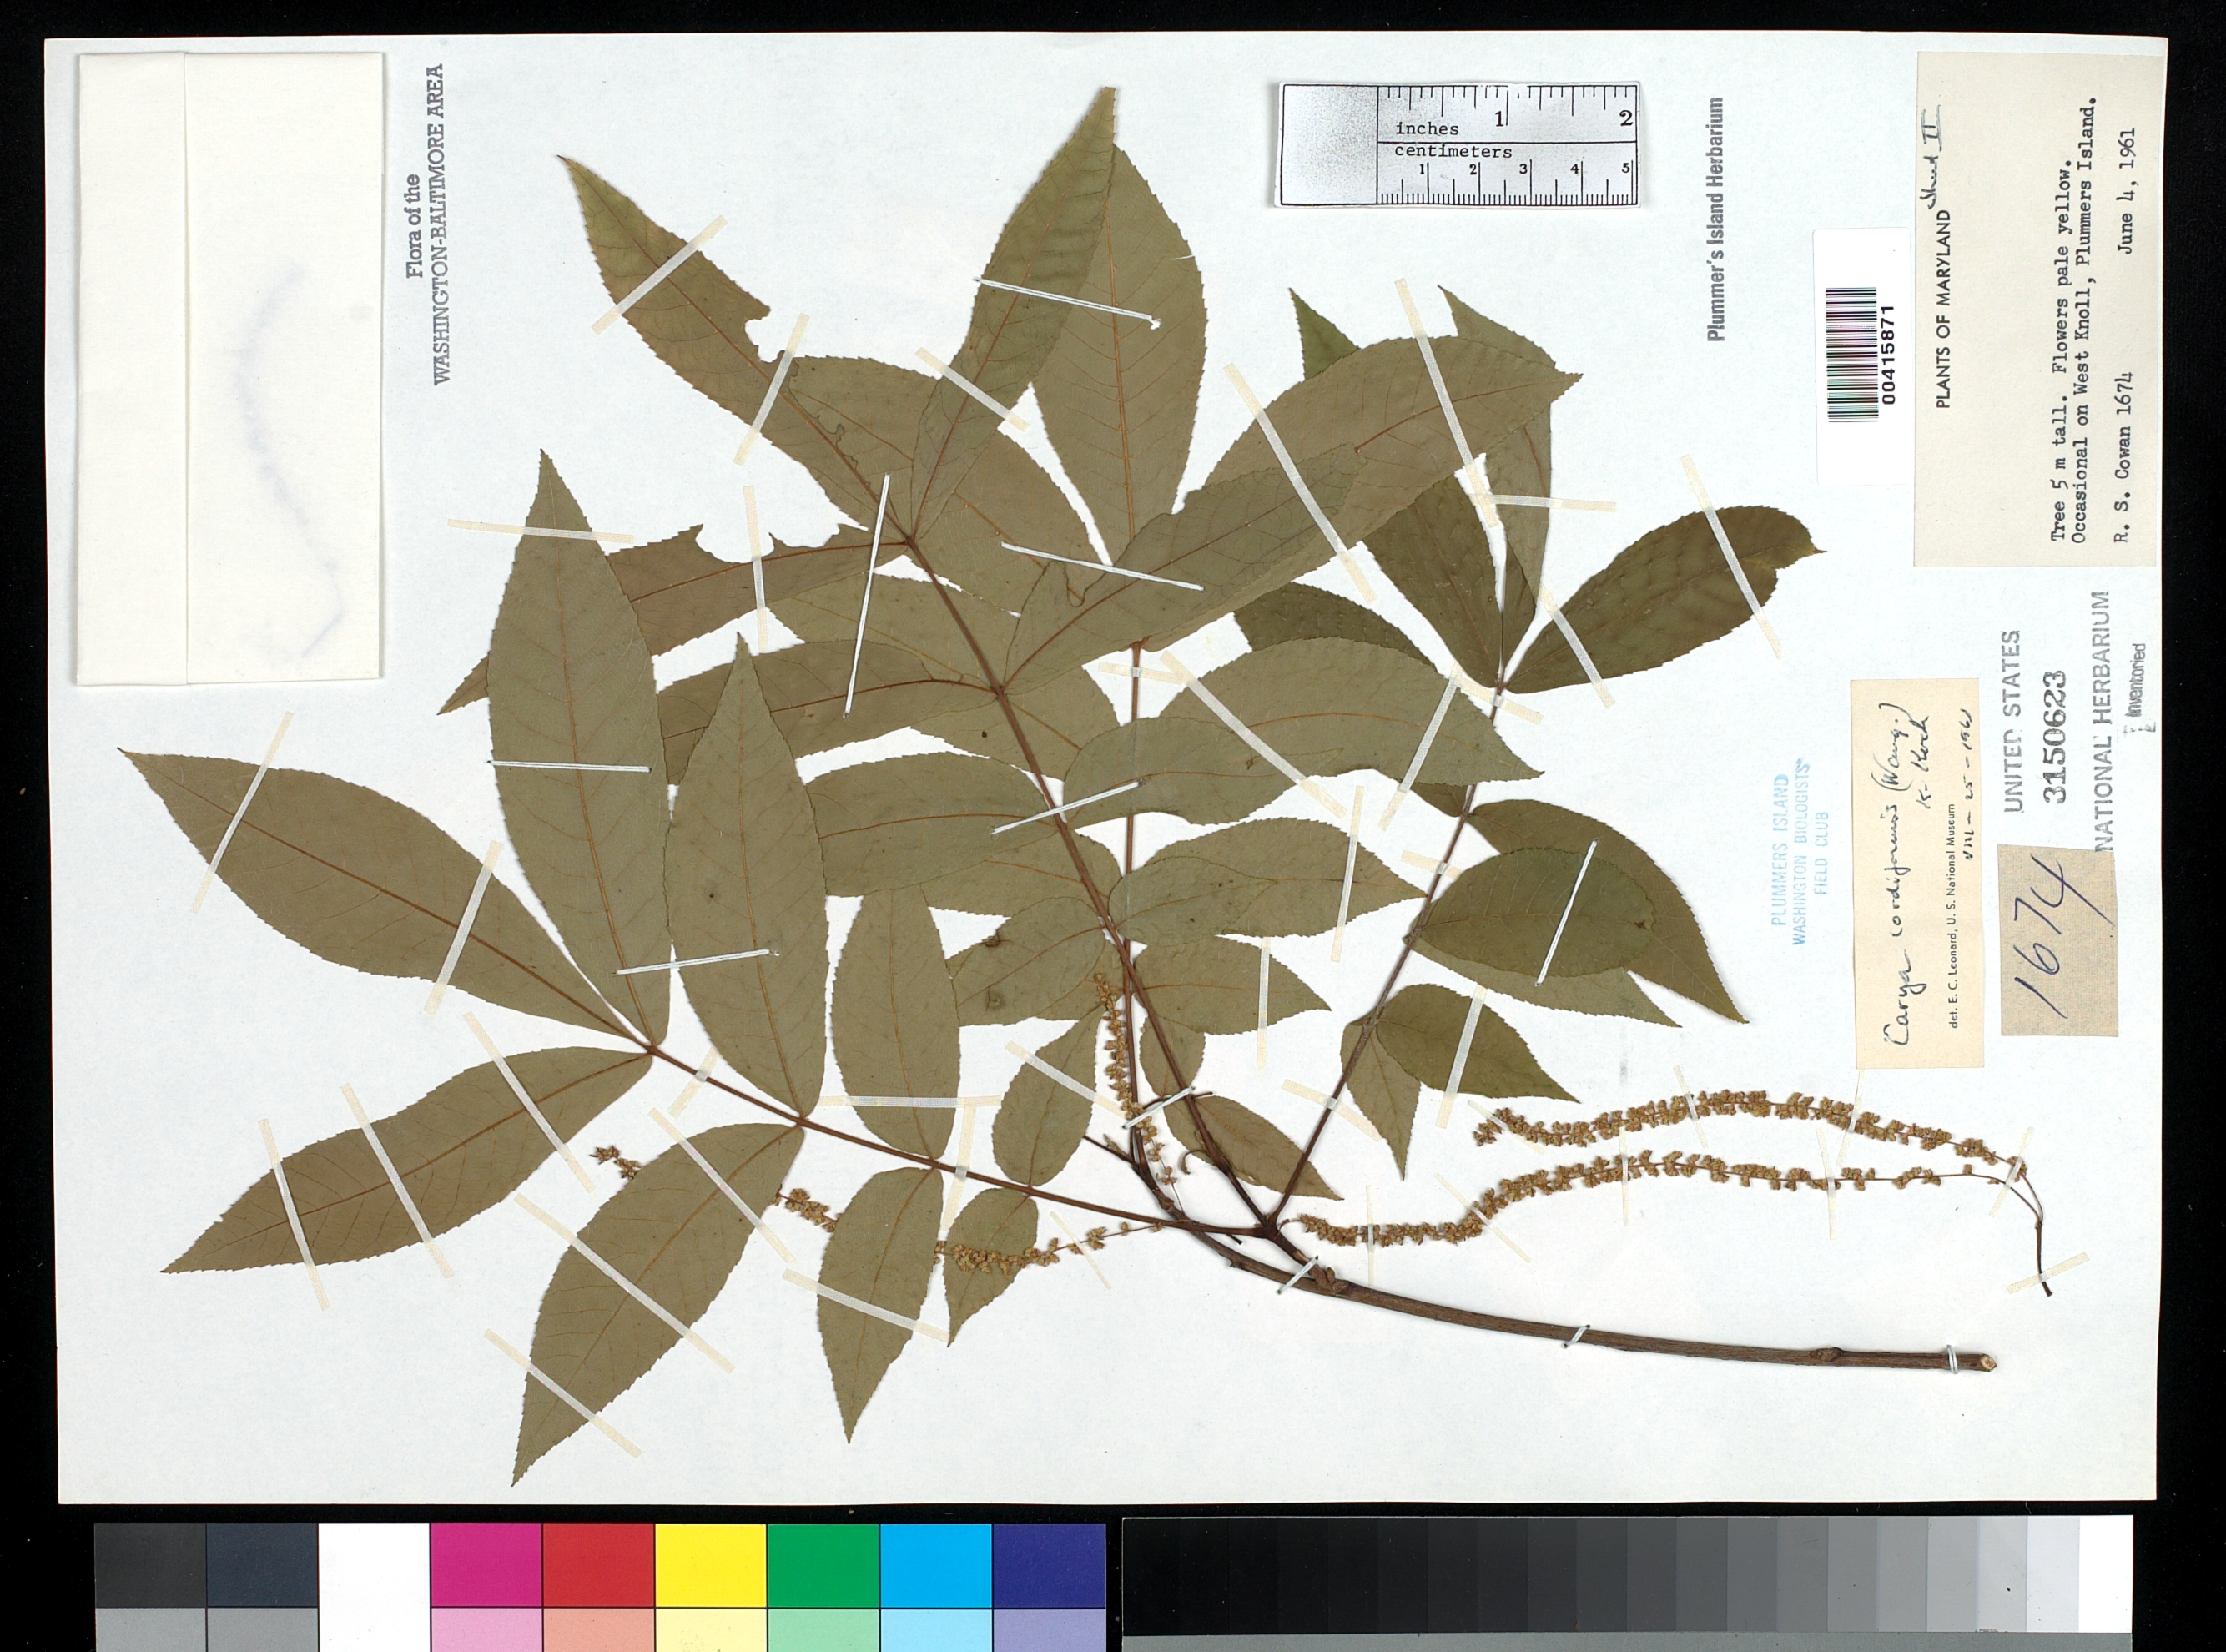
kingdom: Plantae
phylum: Tracheophyta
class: Magnoliopsida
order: Fagales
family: Juglandaceae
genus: Carya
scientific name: Carya cordiformis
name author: (Wangenh.) K. Koch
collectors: R. S. Cowan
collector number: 1674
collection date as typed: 04 Jun 1961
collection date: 1961-06-04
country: United States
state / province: Maryland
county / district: Montgomery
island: Plummers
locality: Plummer's Island, on west knoll C. & O. Canal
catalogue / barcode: US 3150623